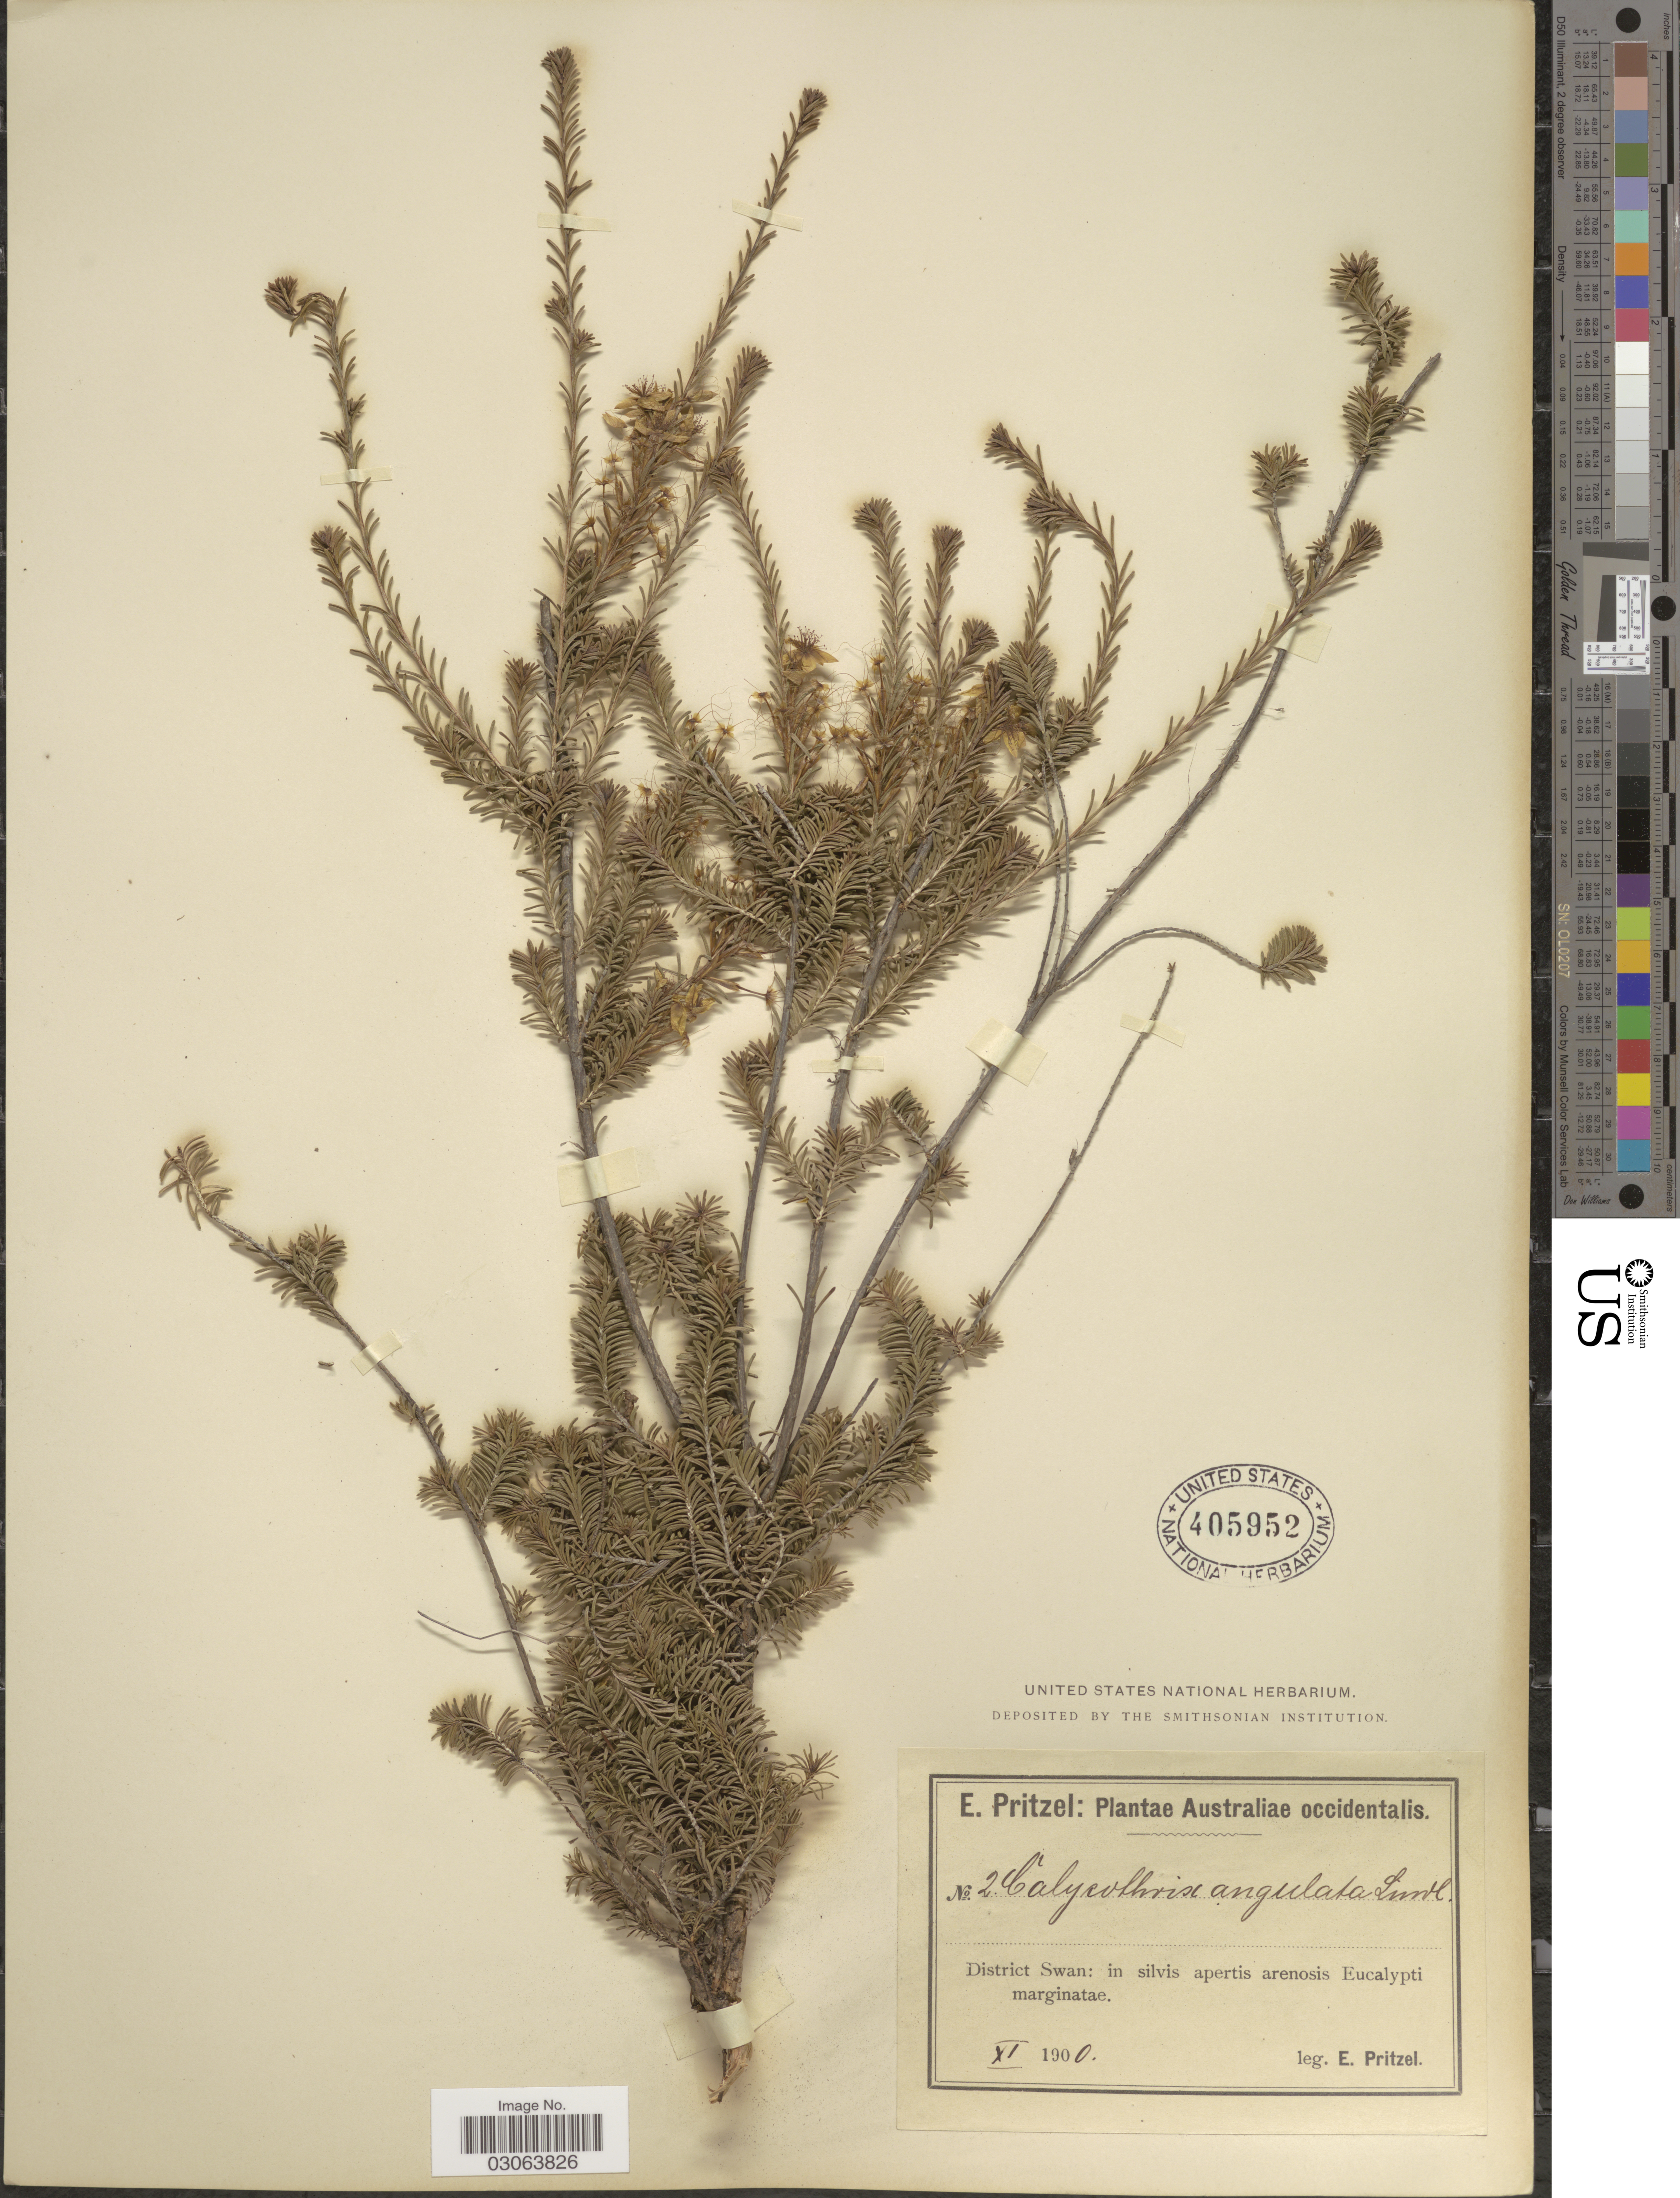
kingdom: Plantae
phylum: Tracheophyta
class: Magnoliopsida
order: Myrtales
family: Myrtaceae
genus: Calytrix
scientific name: Calytrix angulata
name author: Lindl.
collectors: E. G. Pritzel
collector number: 2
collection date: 1900-11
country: Australia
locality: Australiae occidentalis, District Swan: in silvis apertis arenosis Eucalypti marginatae.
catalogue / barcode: US 405952